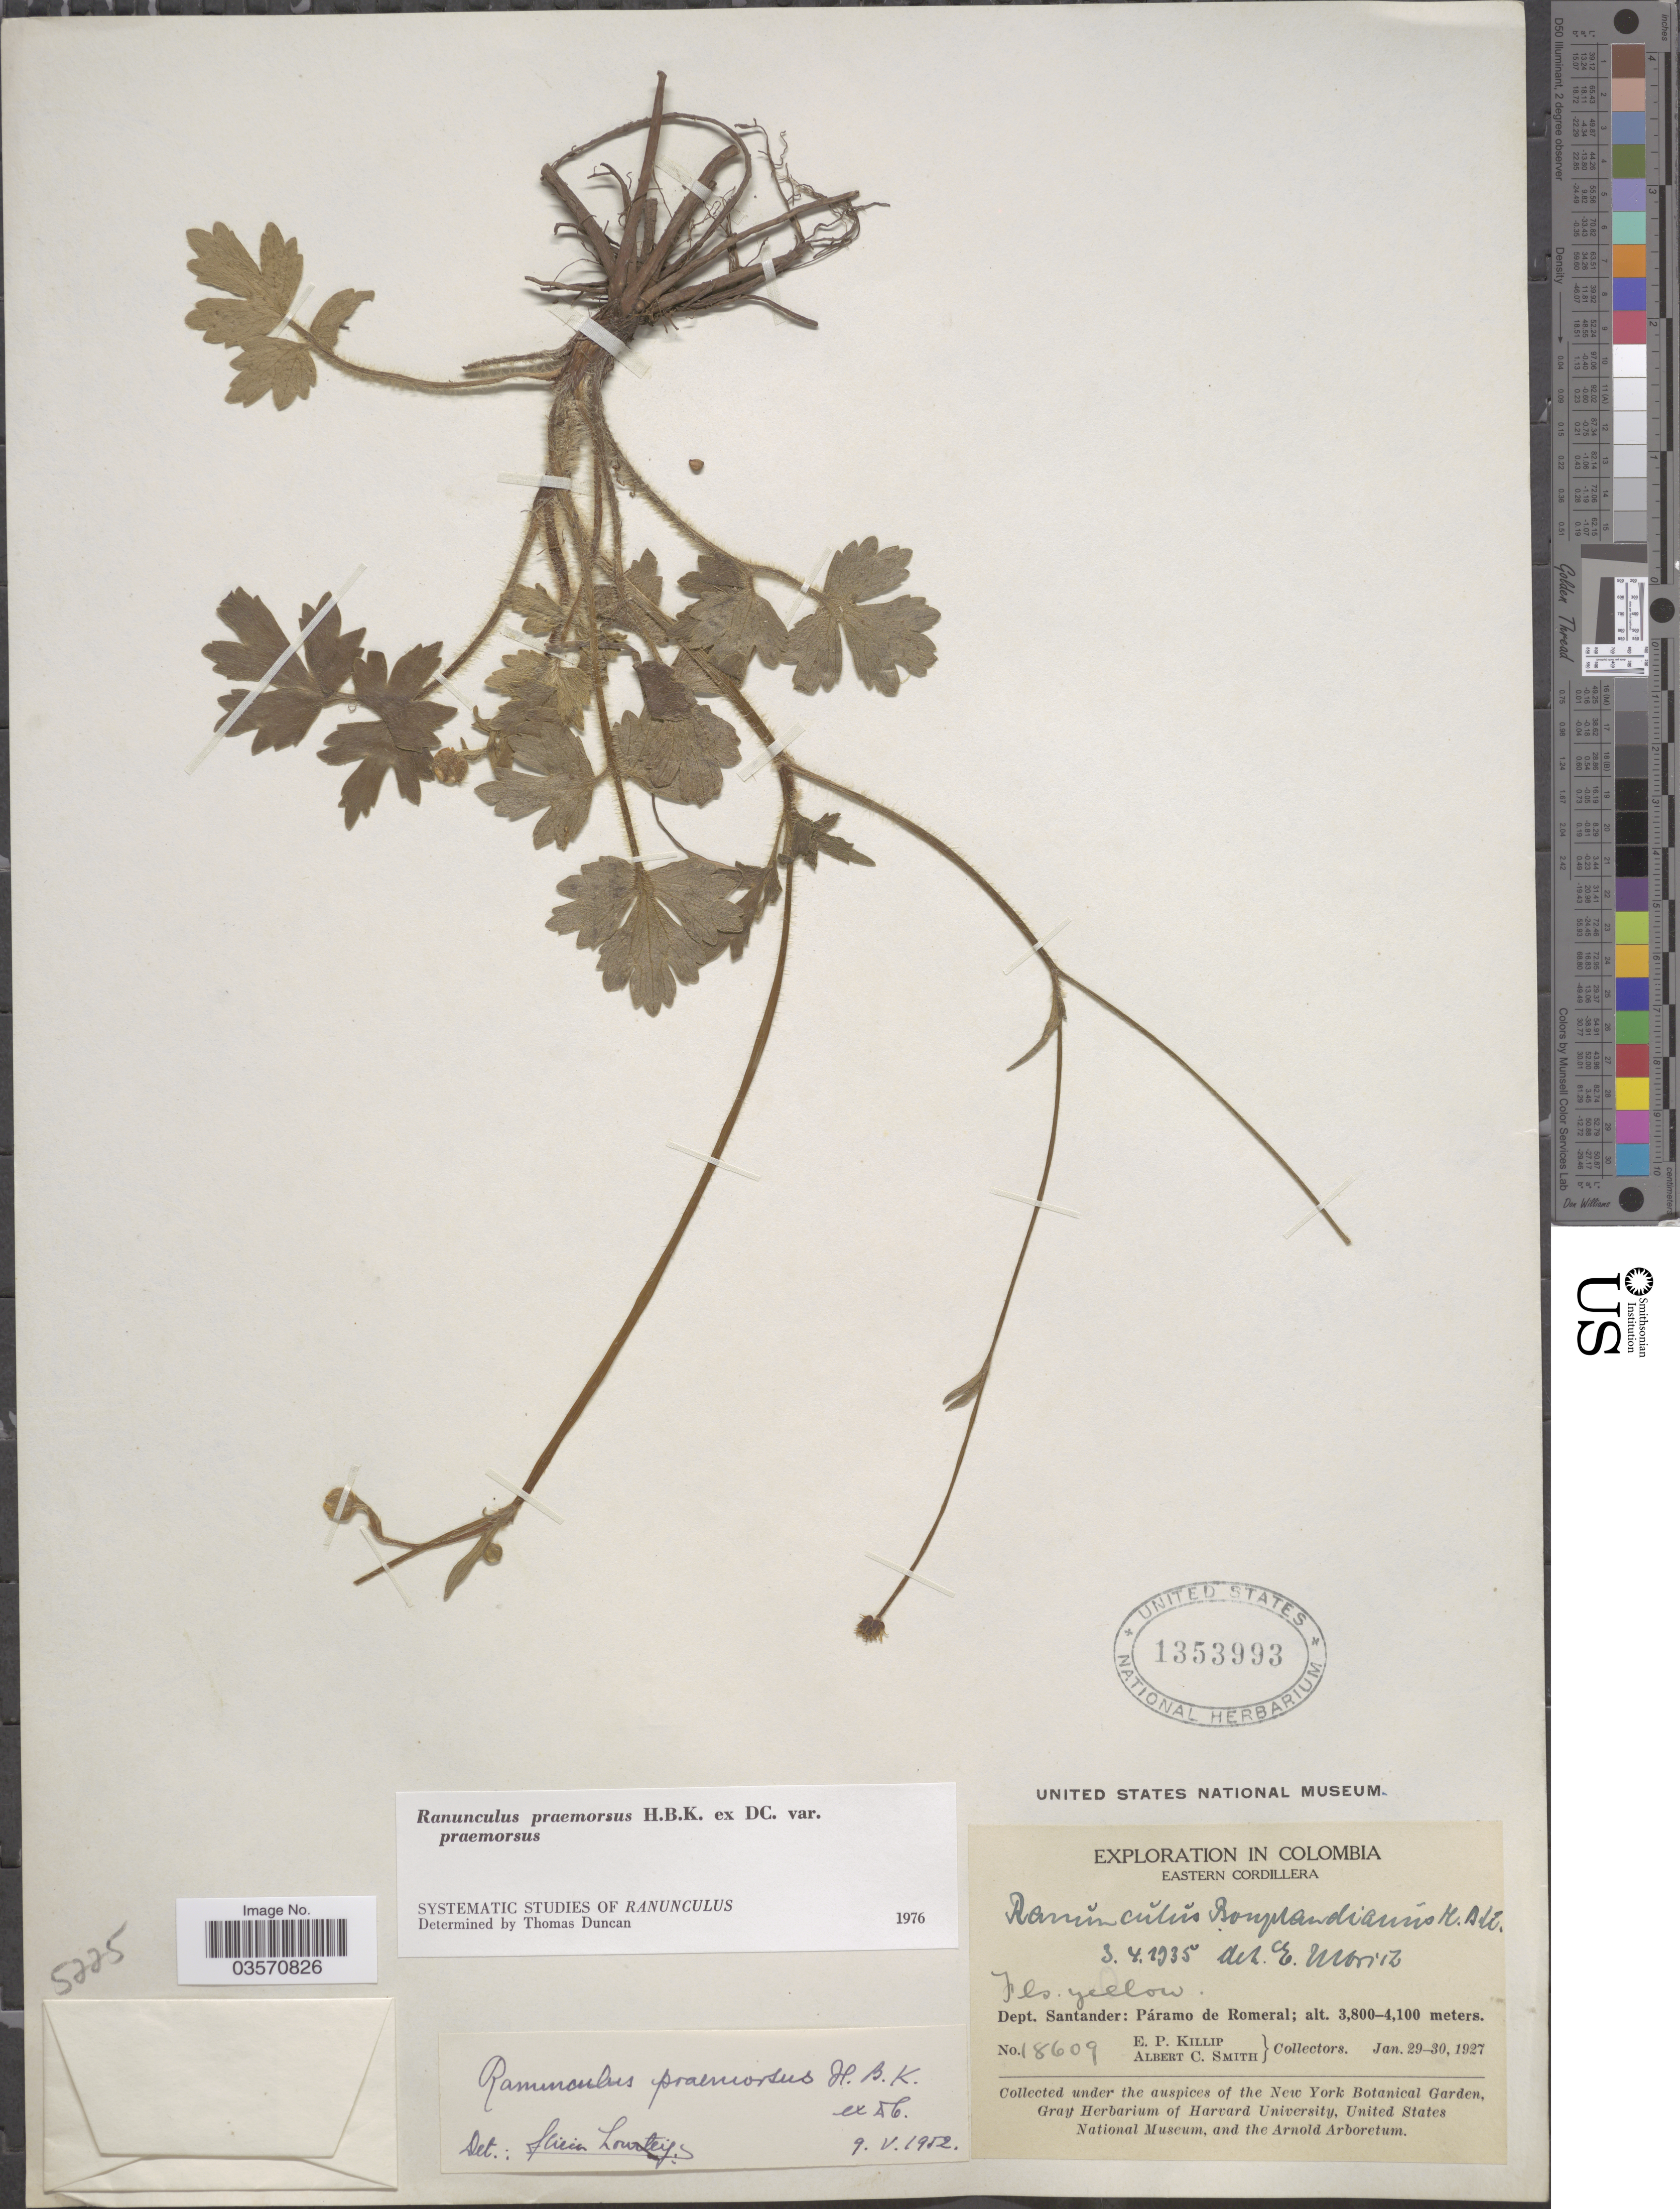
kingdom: Plantae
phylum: Tracheophyta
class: Magnoliopsida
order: Ranunculales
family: Ranunculaceae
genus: Ranunculus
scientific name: Ranunculus praemorsus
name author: Kunth ex DC.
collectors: E. P. Killip & A. C. Smith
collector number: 18609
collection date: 1927-01-29/1927-01-30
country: Colombia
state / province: Santander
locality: Eastern Cordillera. Dept. Santander: Páramo de Romeral.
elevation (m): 3800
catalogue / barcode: US 1353993